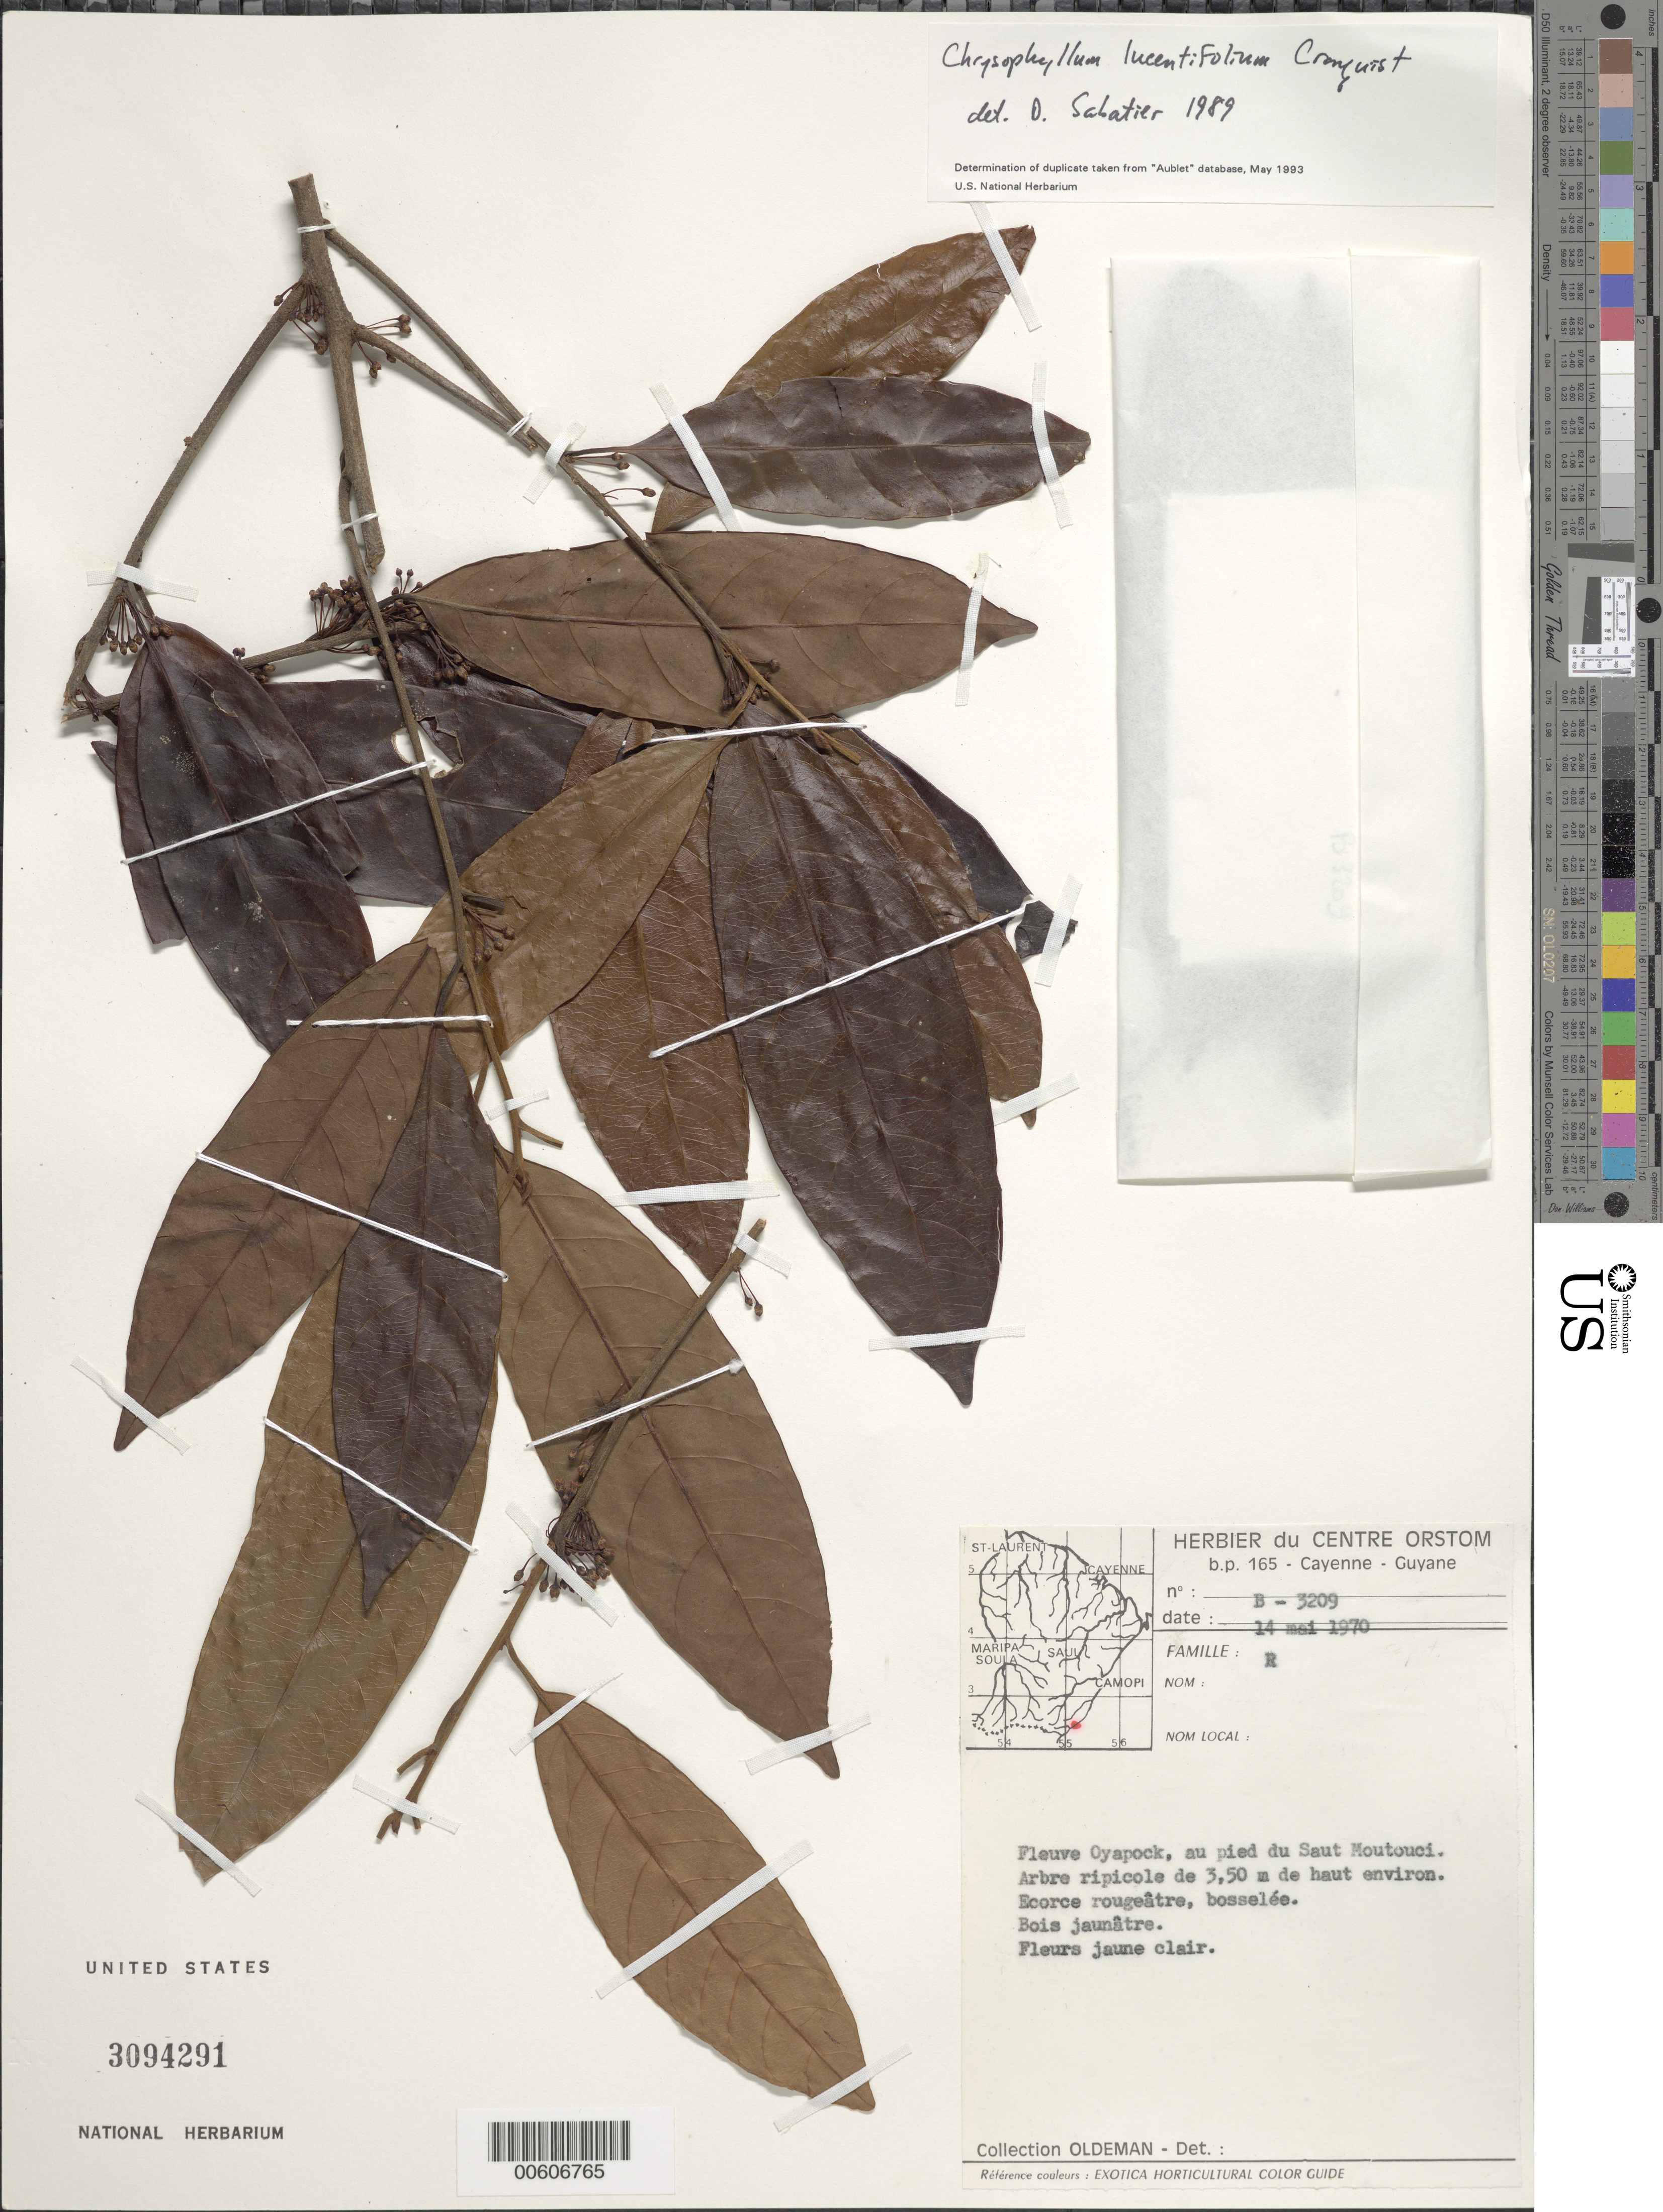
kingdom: Plantae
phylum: Tracheophyta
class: Magnoliopsida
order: Ericales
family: Sapotaceae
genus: Chrysophyllum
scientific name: Chrysophyllum lucentifolium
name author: Cronquist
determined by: Sabatier, D.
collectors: R. Oldeman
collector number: B 3209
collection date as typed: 14-May-70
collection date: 1970-05-14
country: French Guiana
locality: Fleuve Oyapock, au pied du Saut Moutouci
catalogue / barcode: US 3094291